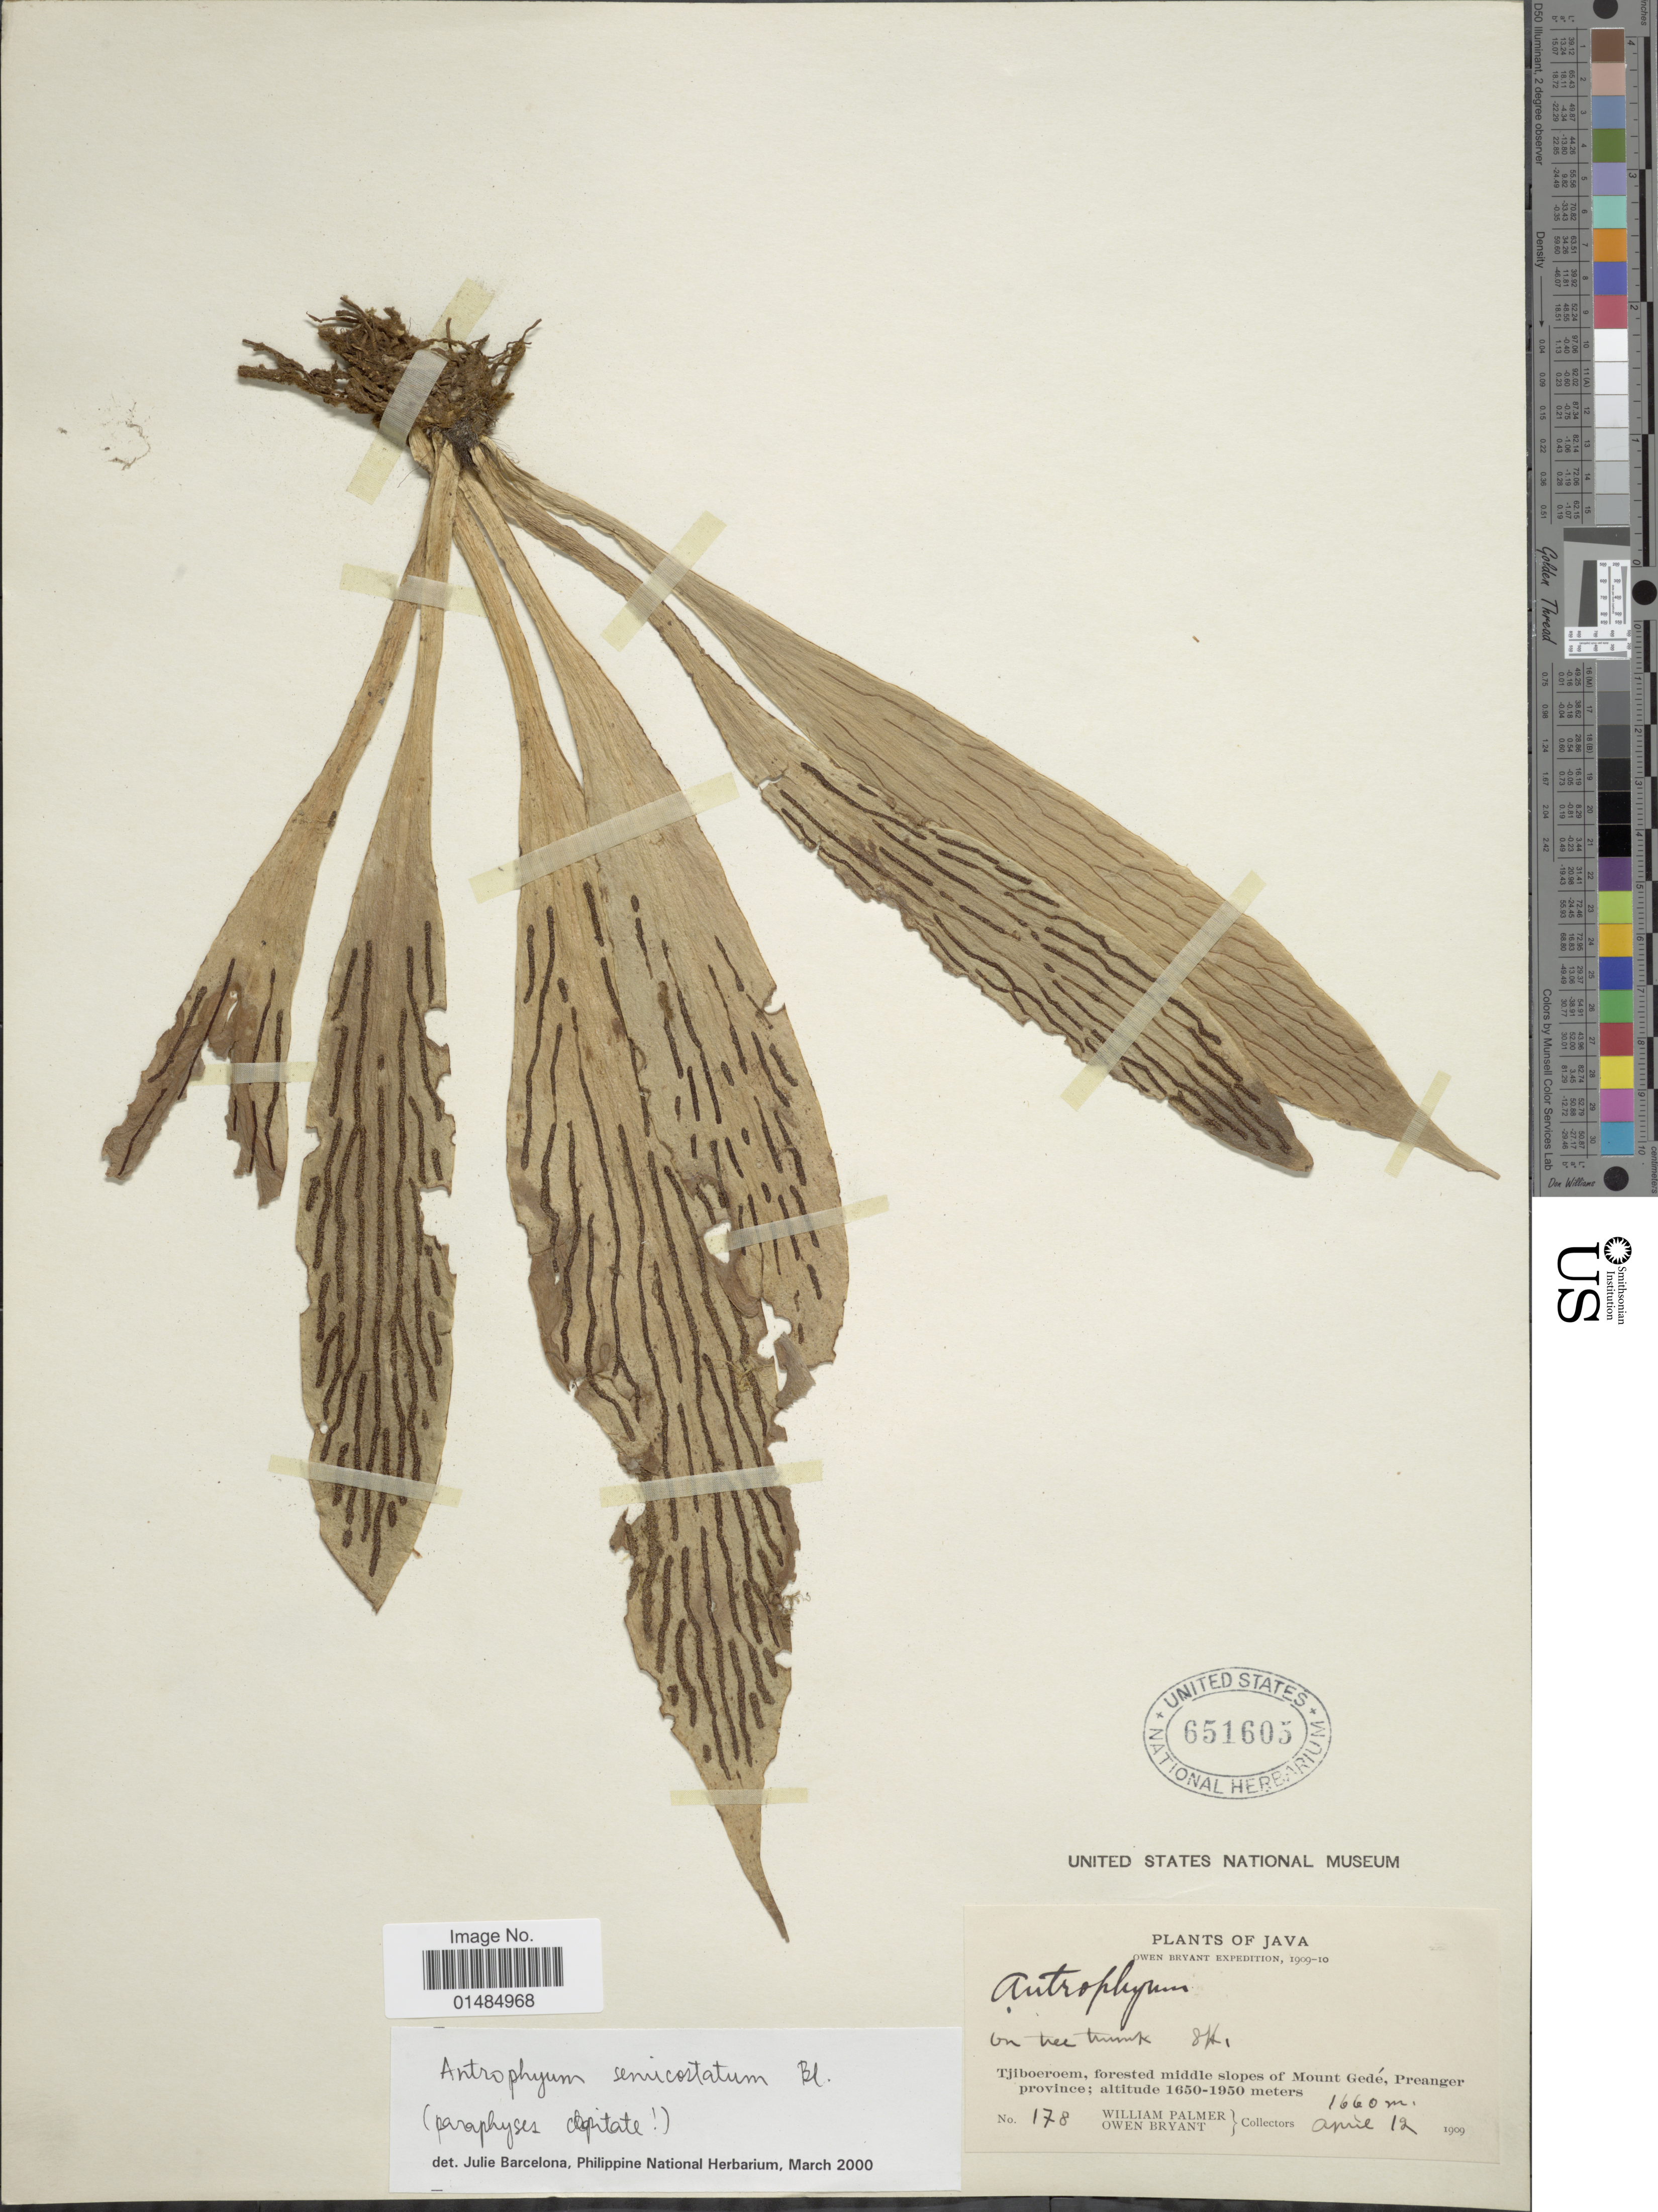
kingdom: Plantae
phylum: Tracheophyta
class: Polypodiopsida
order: Polypodiales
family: Pteridaceae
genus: Antrophyum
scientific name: Antrophyum semicostatum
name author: Blume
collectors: W. Palmer & O. Bryant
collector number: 178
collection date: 1909-04-12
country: Indonesia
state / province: Java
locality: Tjiboeroem, forested middle slopes of Mount Gedé, Preanger province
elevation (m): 1660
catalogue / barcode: US 651605